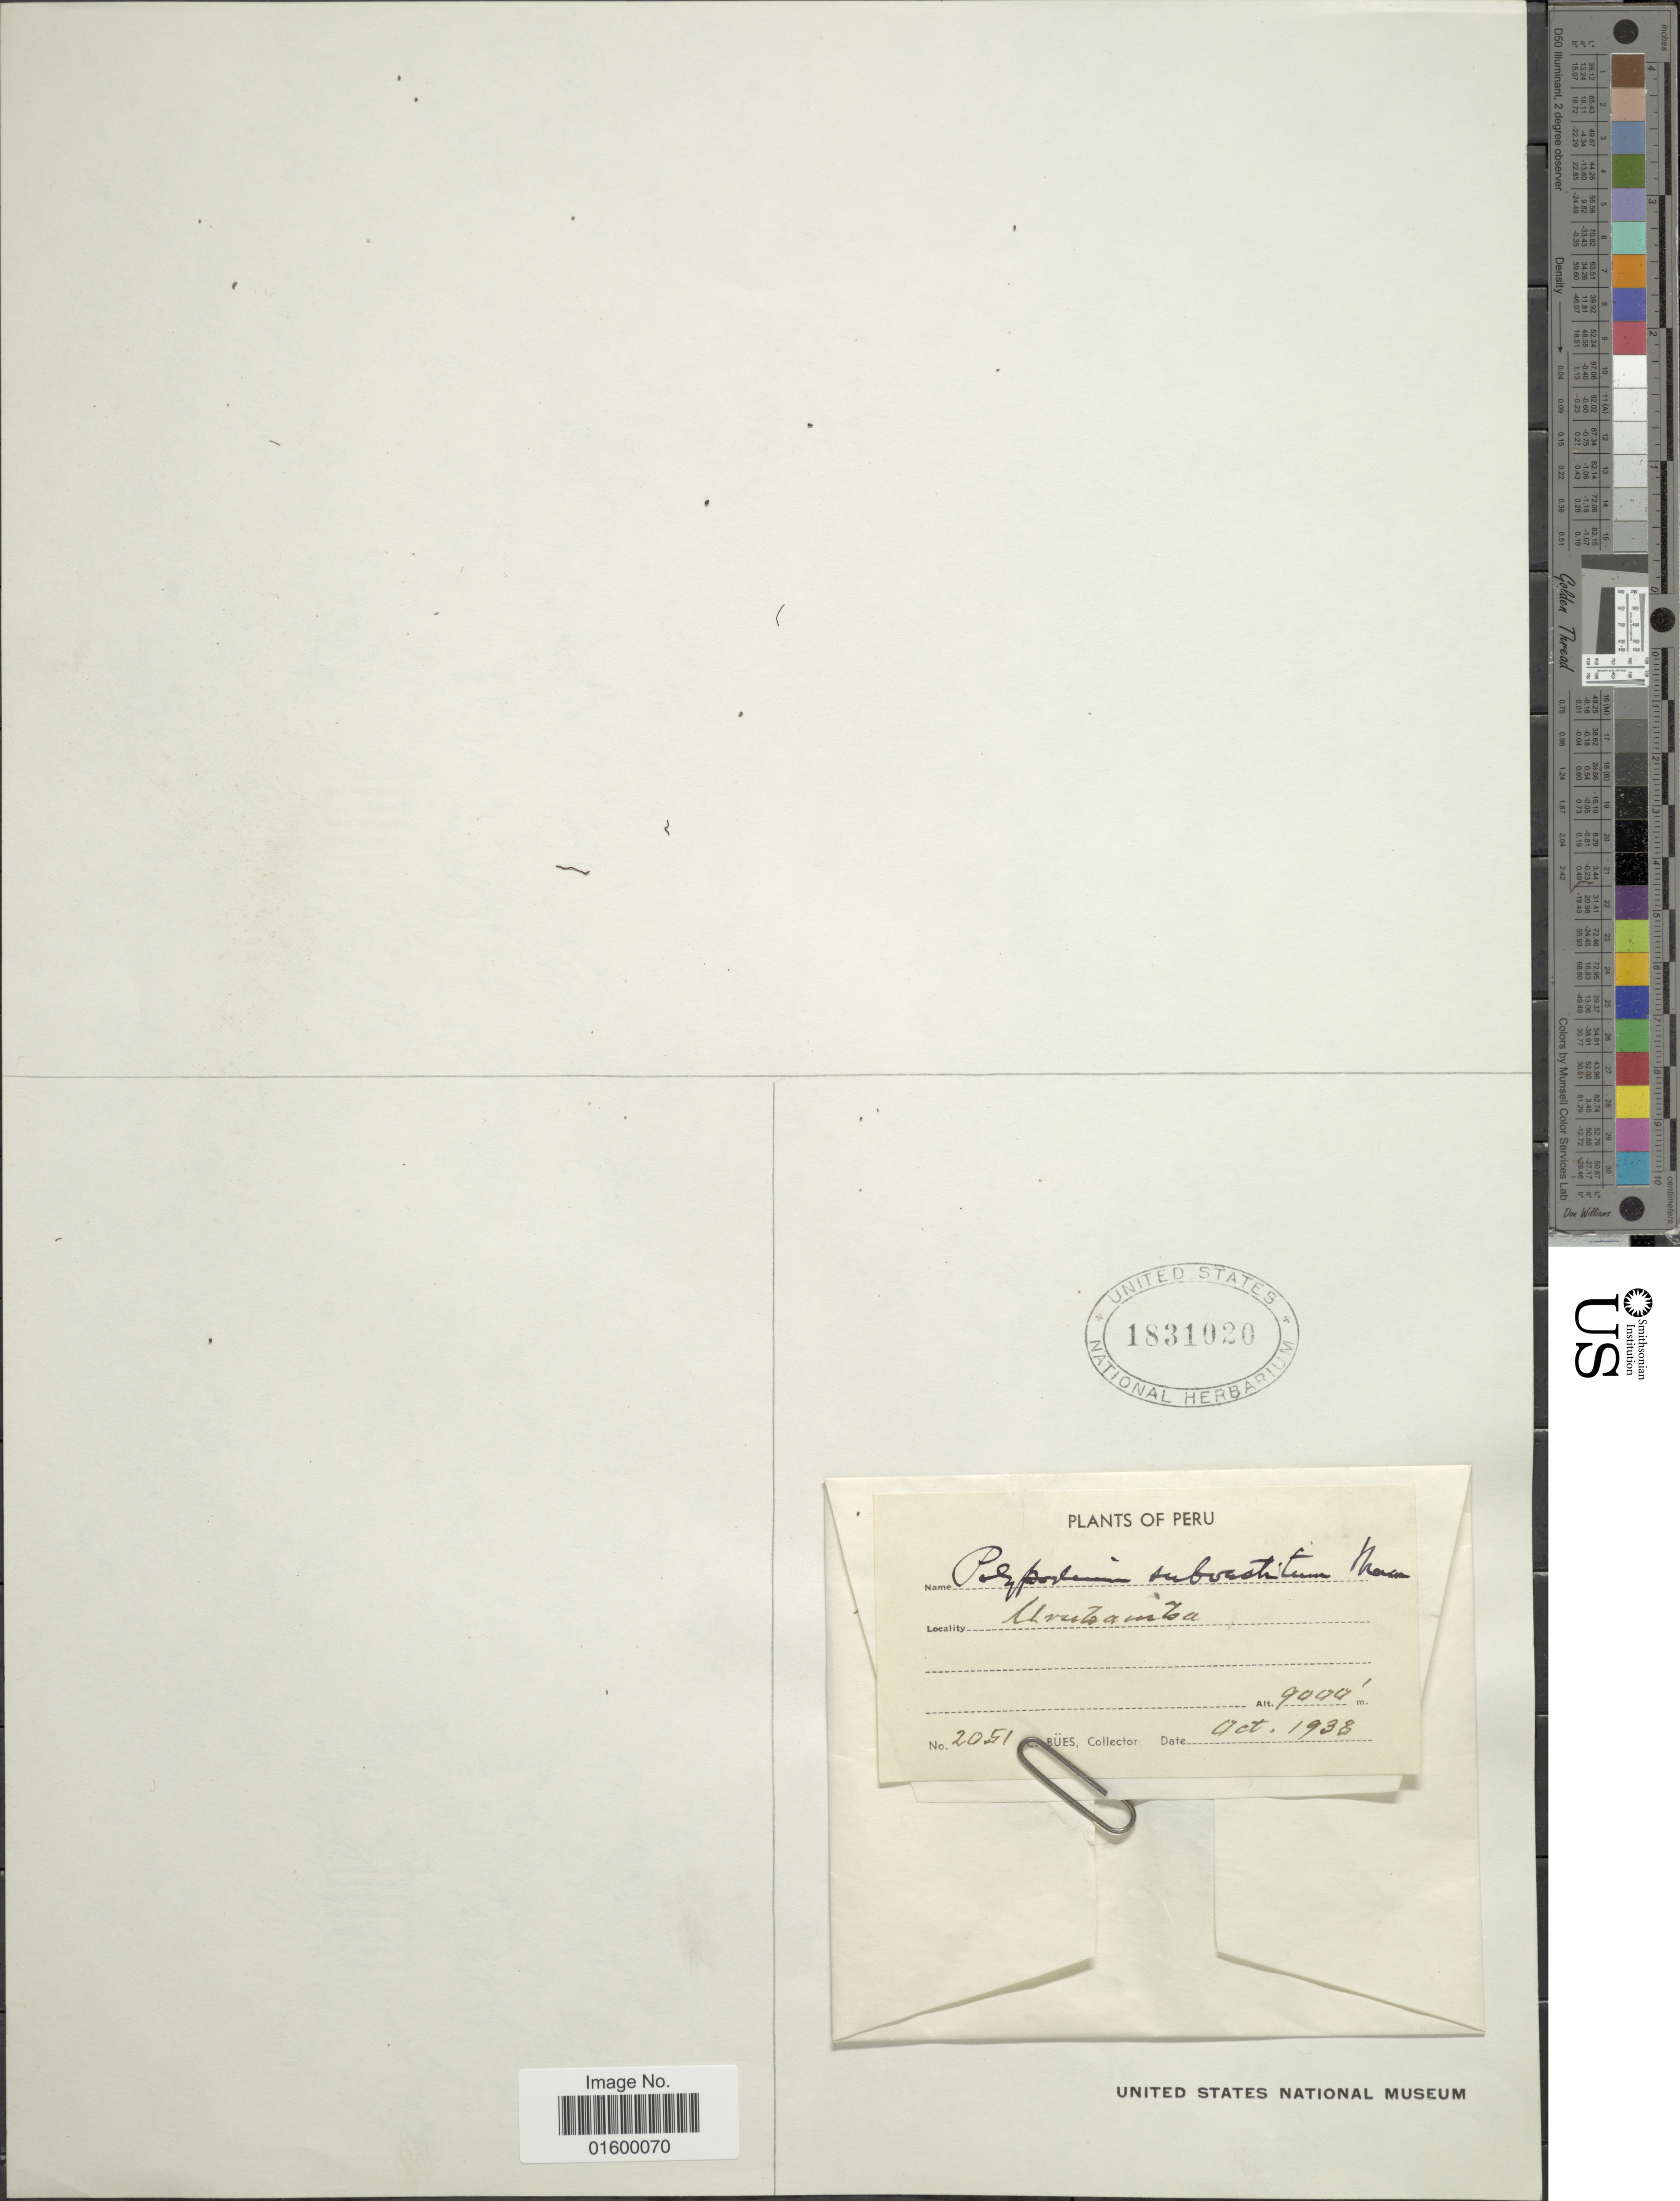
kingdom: Plantae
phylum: Tracheophyta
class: Polypodiopsida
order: Polypodiales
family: Polypodiaceae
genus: Pleopeltis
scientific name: Pleopeltis subvestita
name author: (Maxon) A.R. Sm.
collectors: C. Bues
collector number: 2051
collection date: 1938-10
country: Peru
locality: Urubamba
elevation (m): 2743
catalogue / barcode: US 1831020